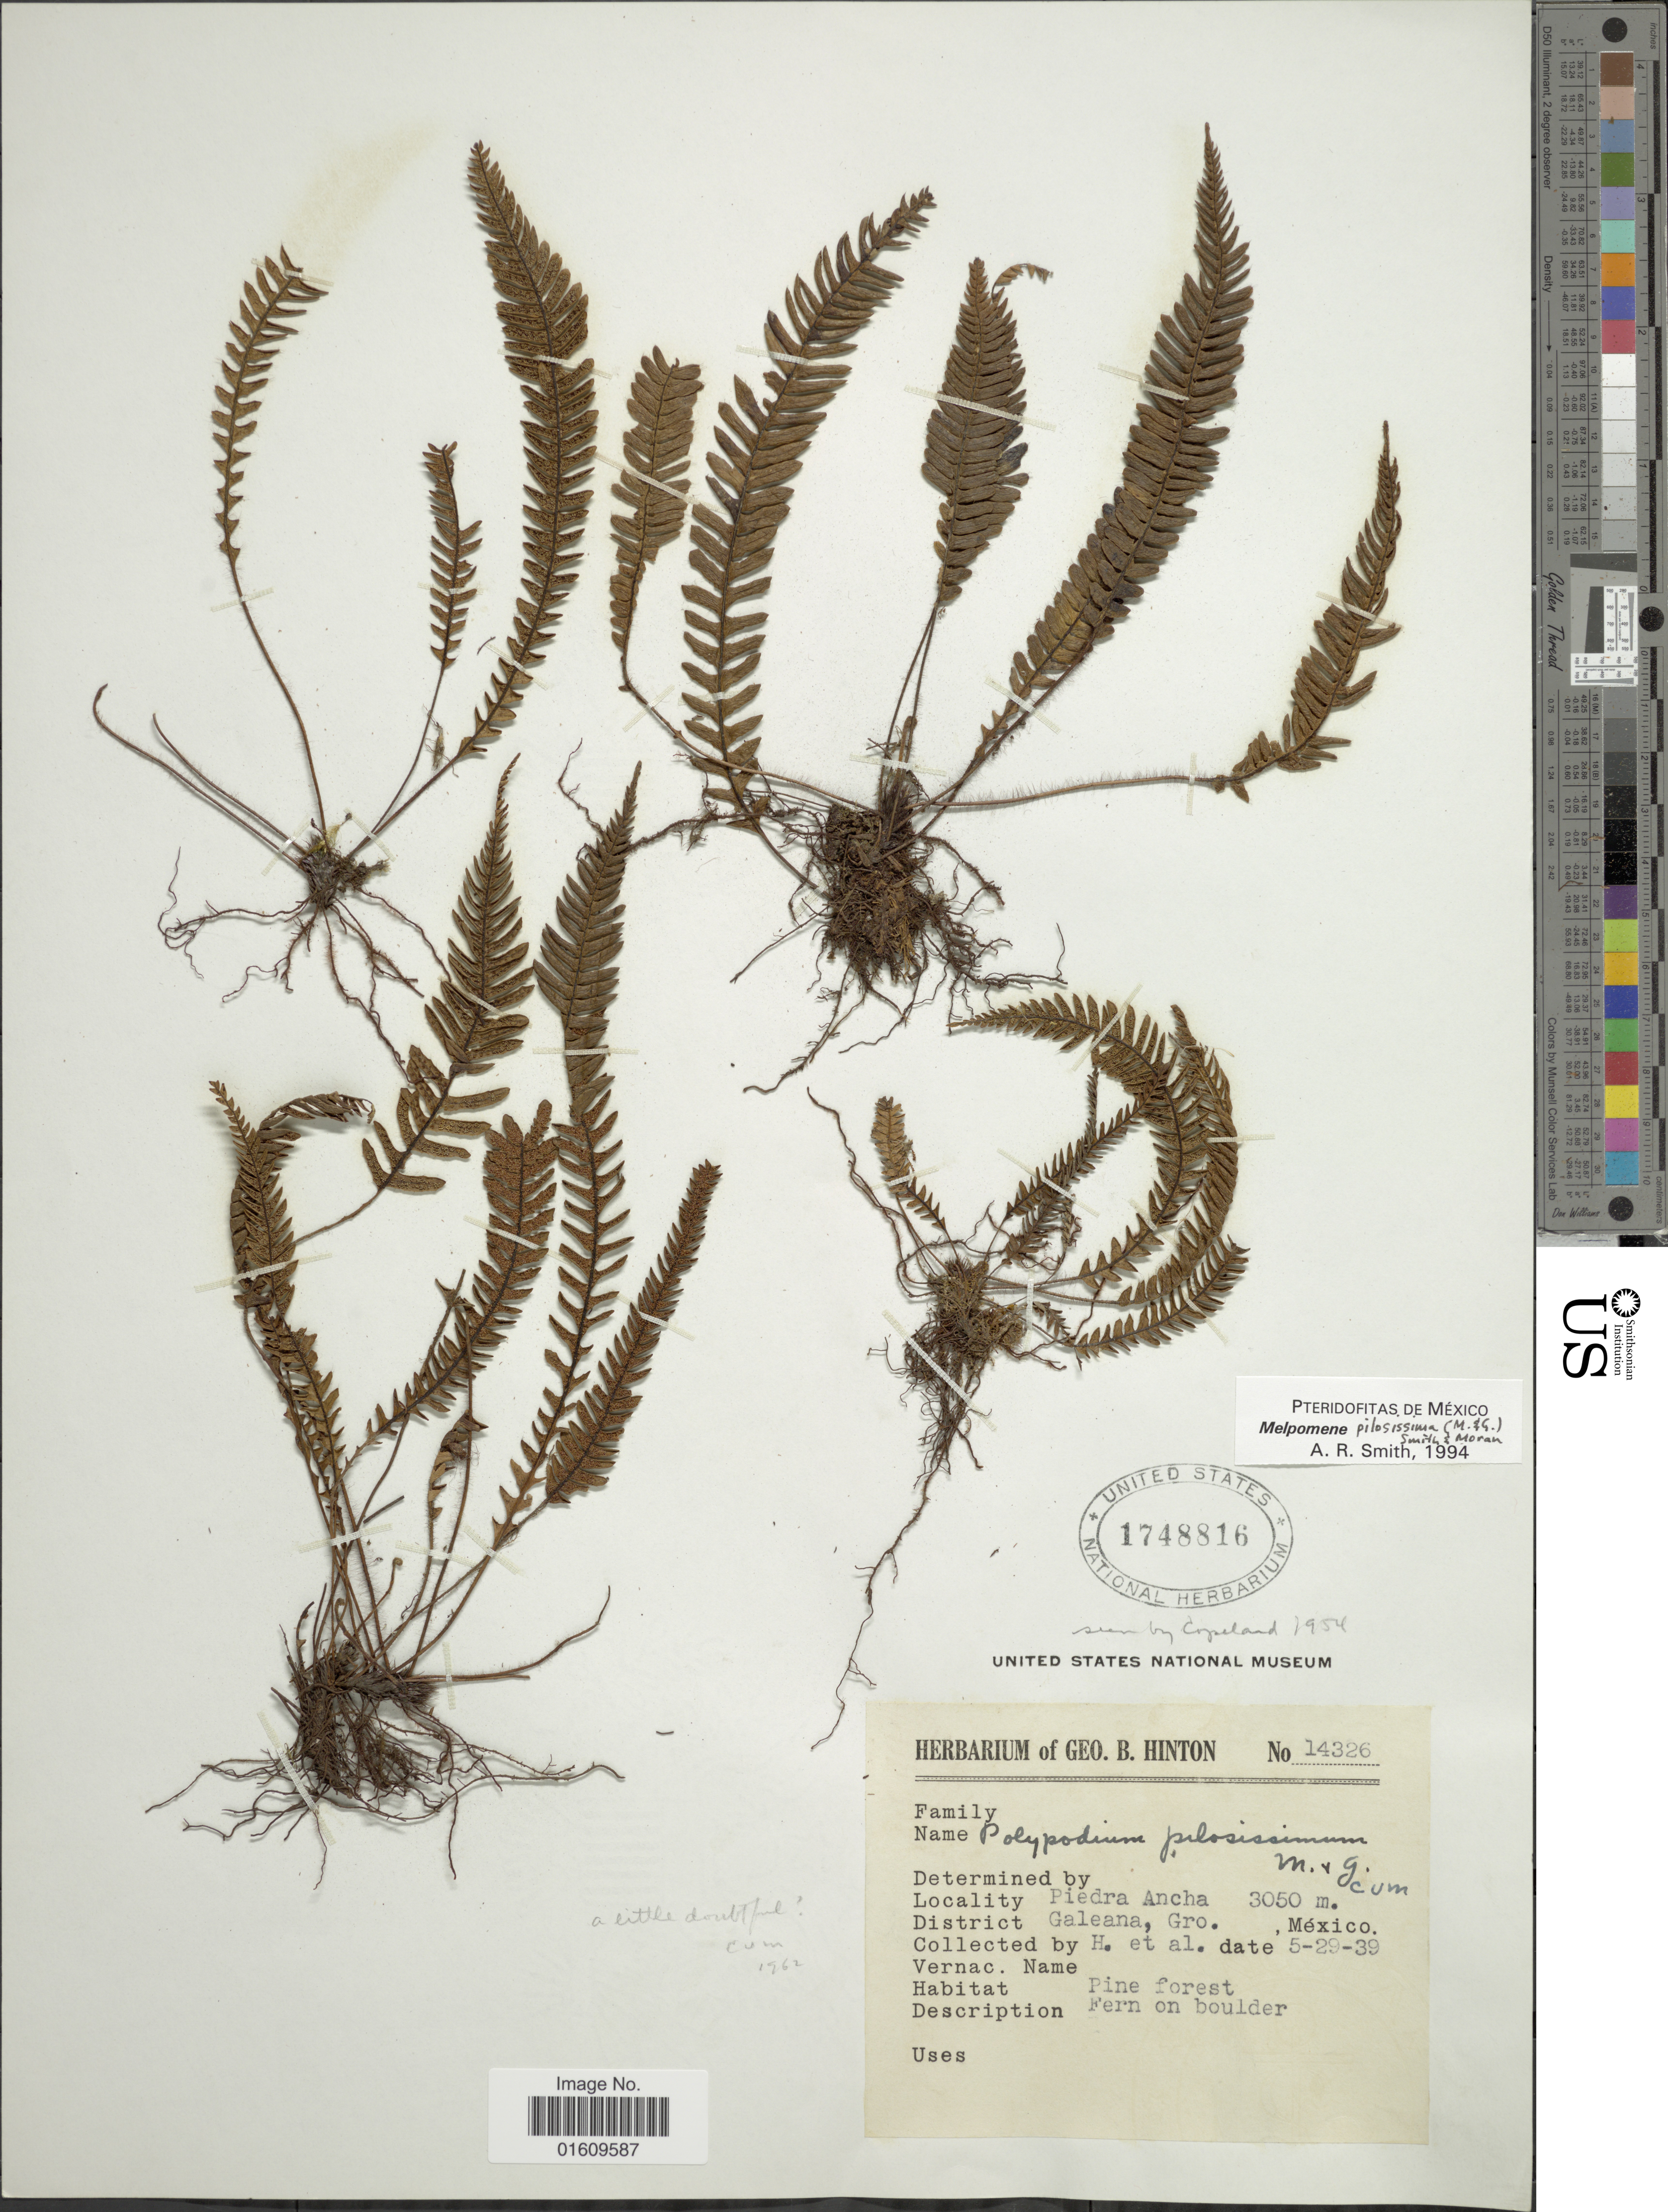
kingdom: Plantae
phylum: Tracheophyta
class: Polypodiopsida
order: Polypodiales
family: Polypodiaceae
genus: Melpomene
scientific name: Melpomene pilosissima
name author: (M. Martens & Galeotti) A.R. Sm. & R.C. Moran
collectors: -- Hinton & et al.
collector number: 14326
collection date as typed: Transcribed d/m/y: 29/5/39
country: Mexico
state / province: México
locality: Piedra Ancha, Galeana, Gro, Mexico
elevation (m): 3050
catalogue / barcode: US 1748816